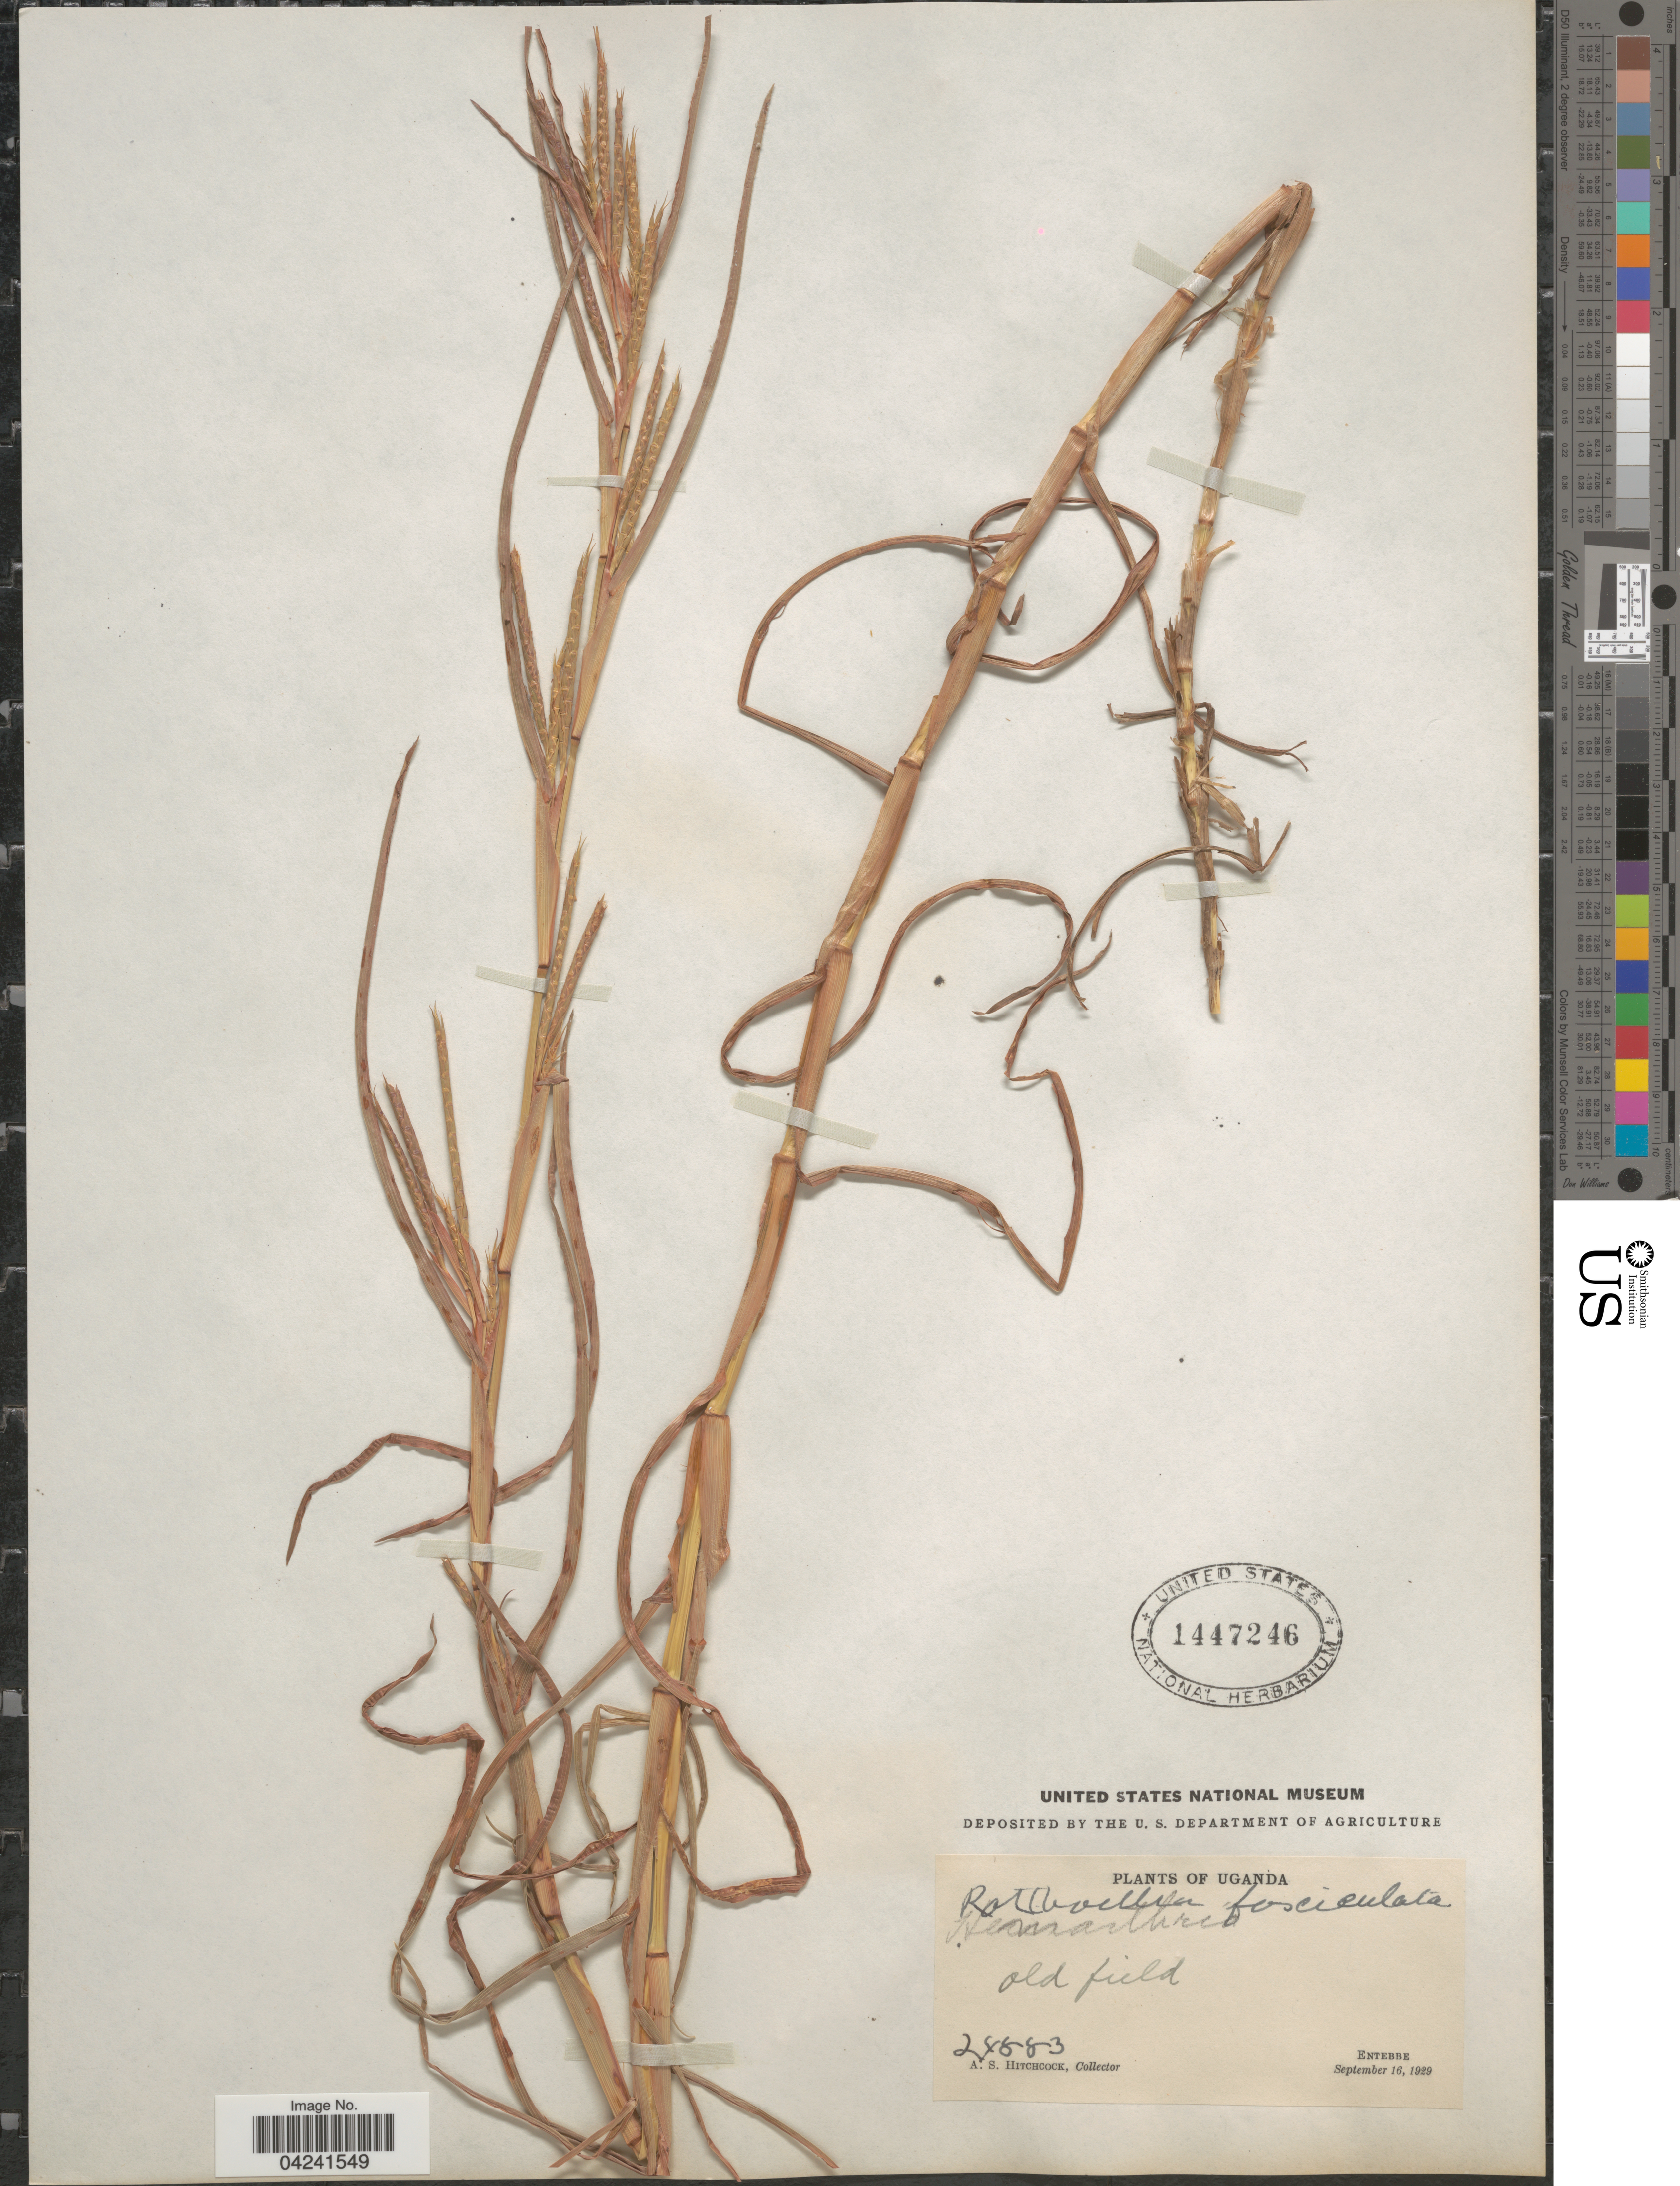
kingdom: Plantae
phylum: Tracheophyta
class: Liliopsida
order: Poales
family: Poaceae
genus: Hemarthria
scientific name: Hemarthria altissima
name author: (Poir.) Stapf & C. E. Hubb.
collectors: A. S. Hitchcock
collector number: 24883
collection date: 1929-09-16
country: Uganda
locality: Entebbe.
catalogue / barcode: US 1447246